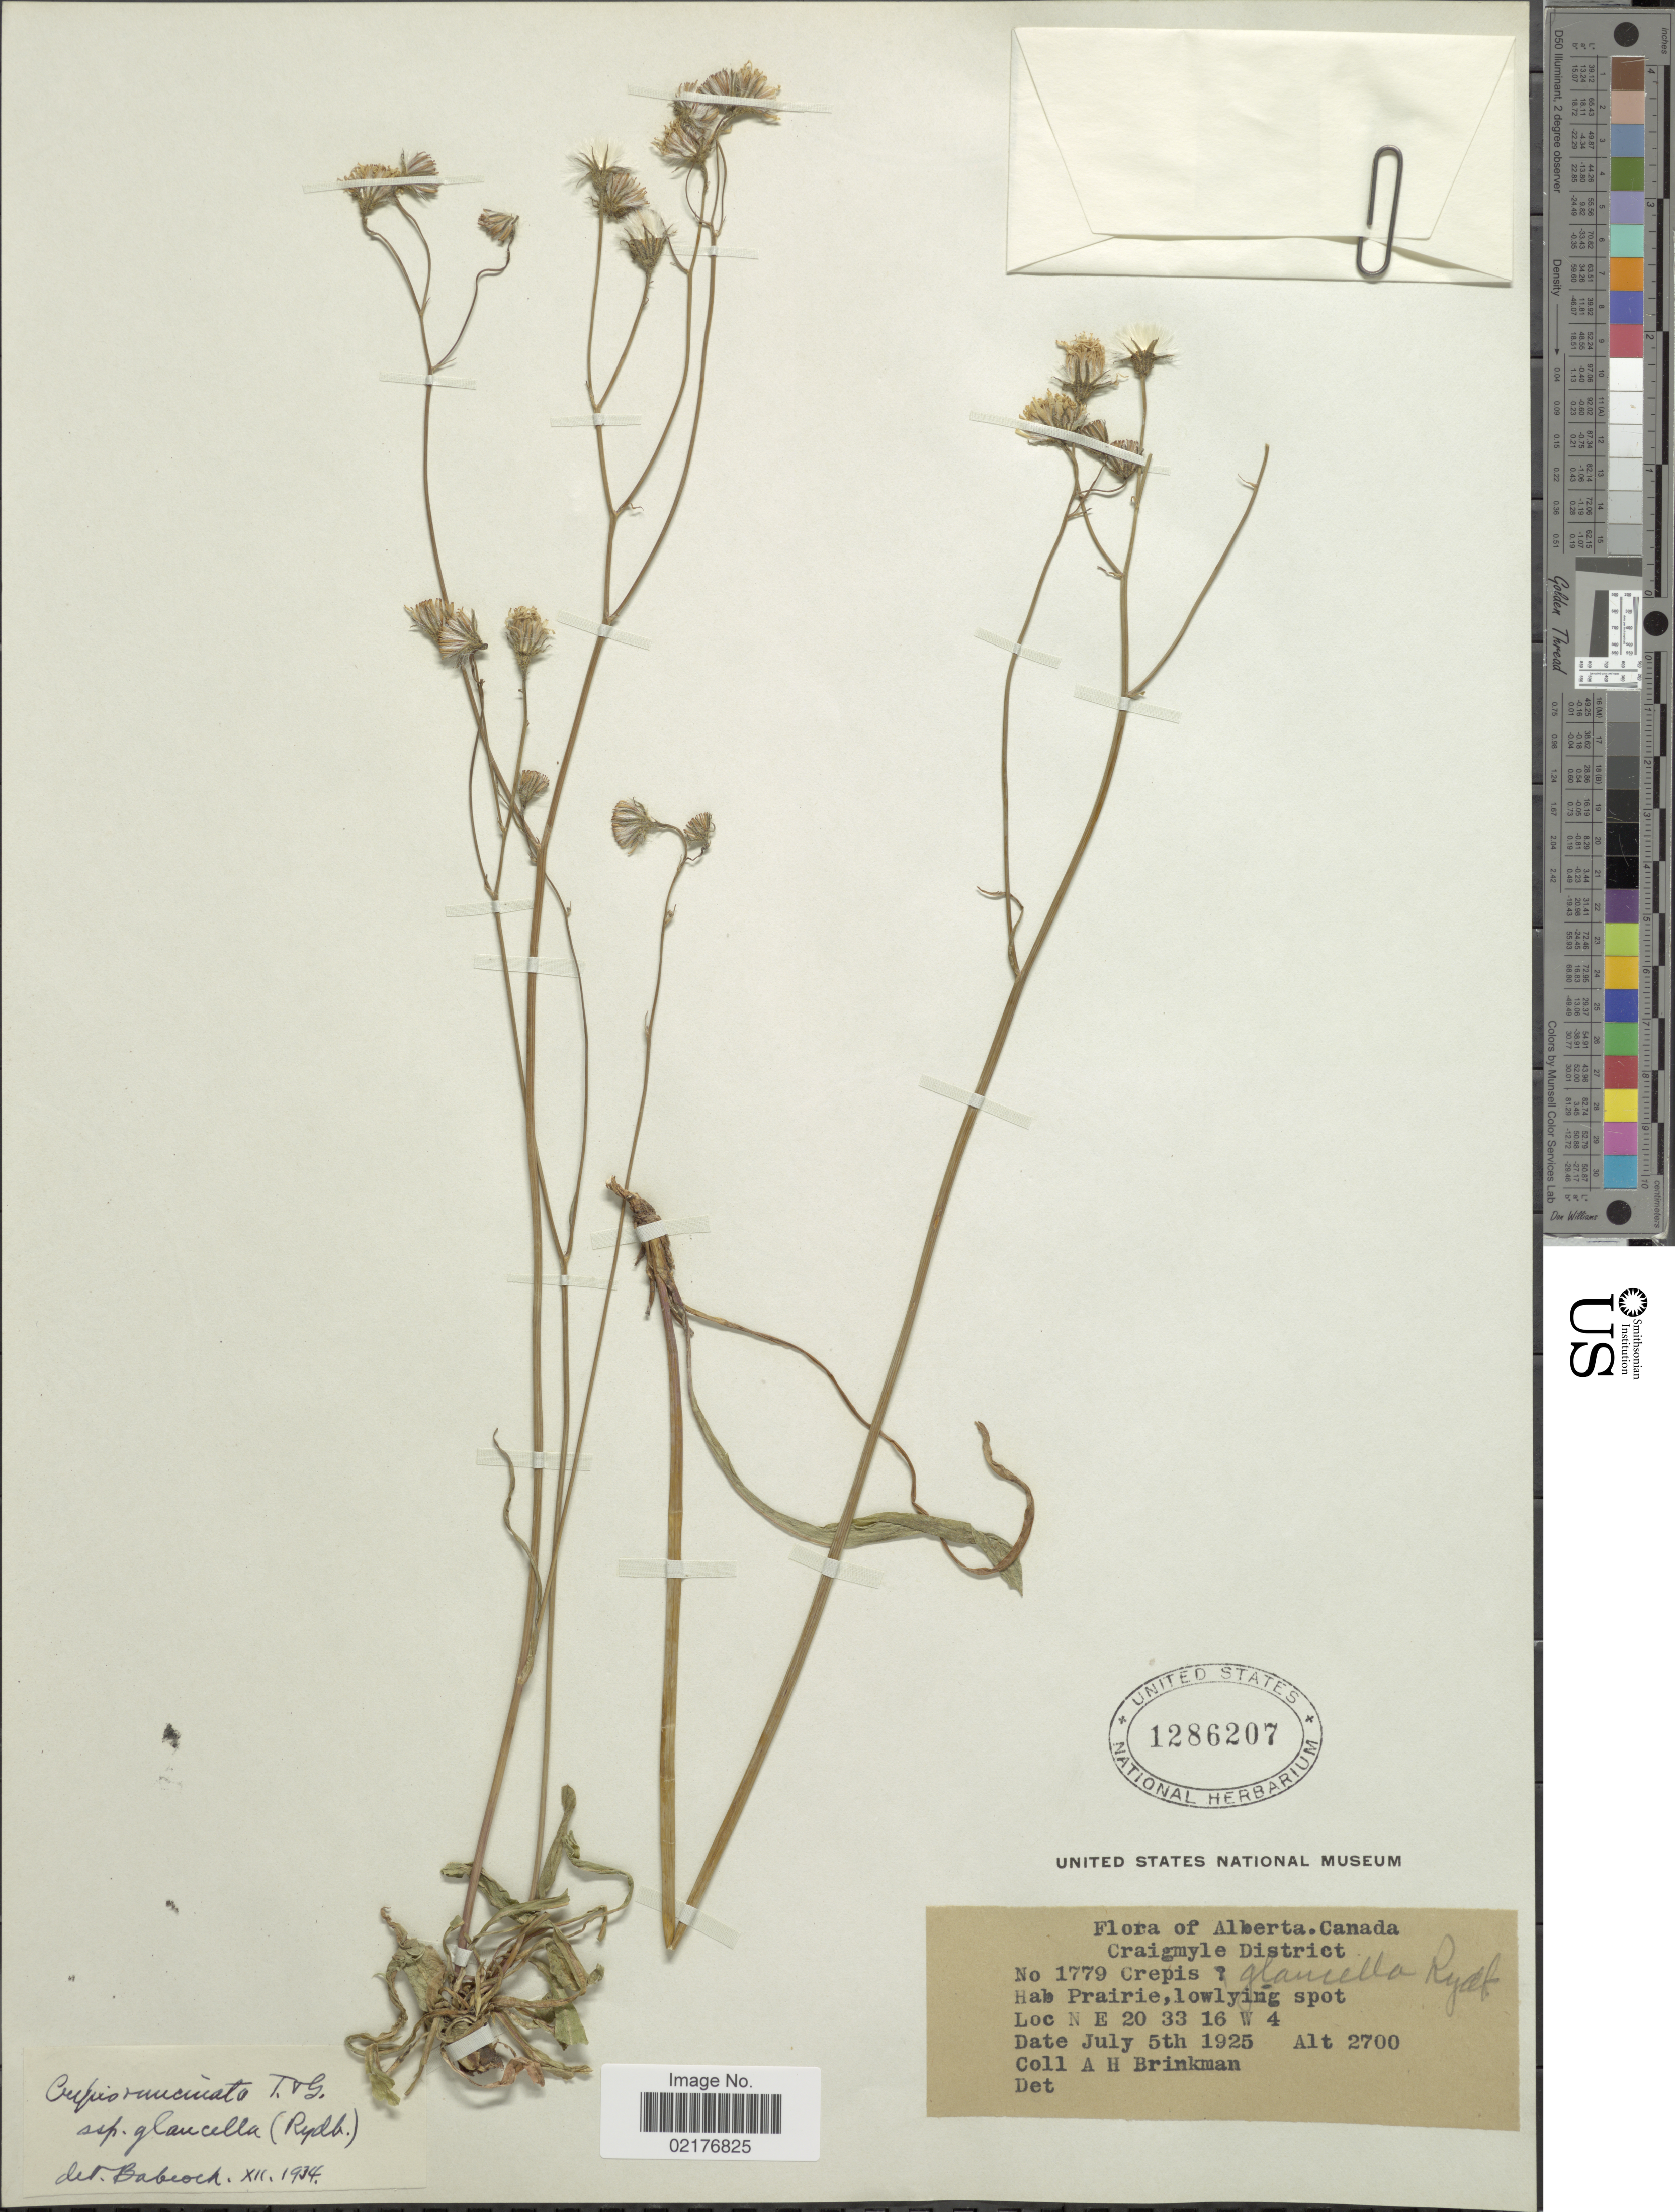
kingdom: Plantae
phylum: Tracheophyta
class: Magnoliopsida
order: Asterales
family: Asteraceae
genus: Crepis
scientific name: Crepis runcinata subsp. runcinata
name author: Torr. & A. Gray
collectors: A. Brinkman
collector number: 1779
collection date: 1925-07-05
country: Canada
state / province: Alberta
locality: Craigmale District, N E 20 33 16 W 4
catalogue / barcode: US 1286207